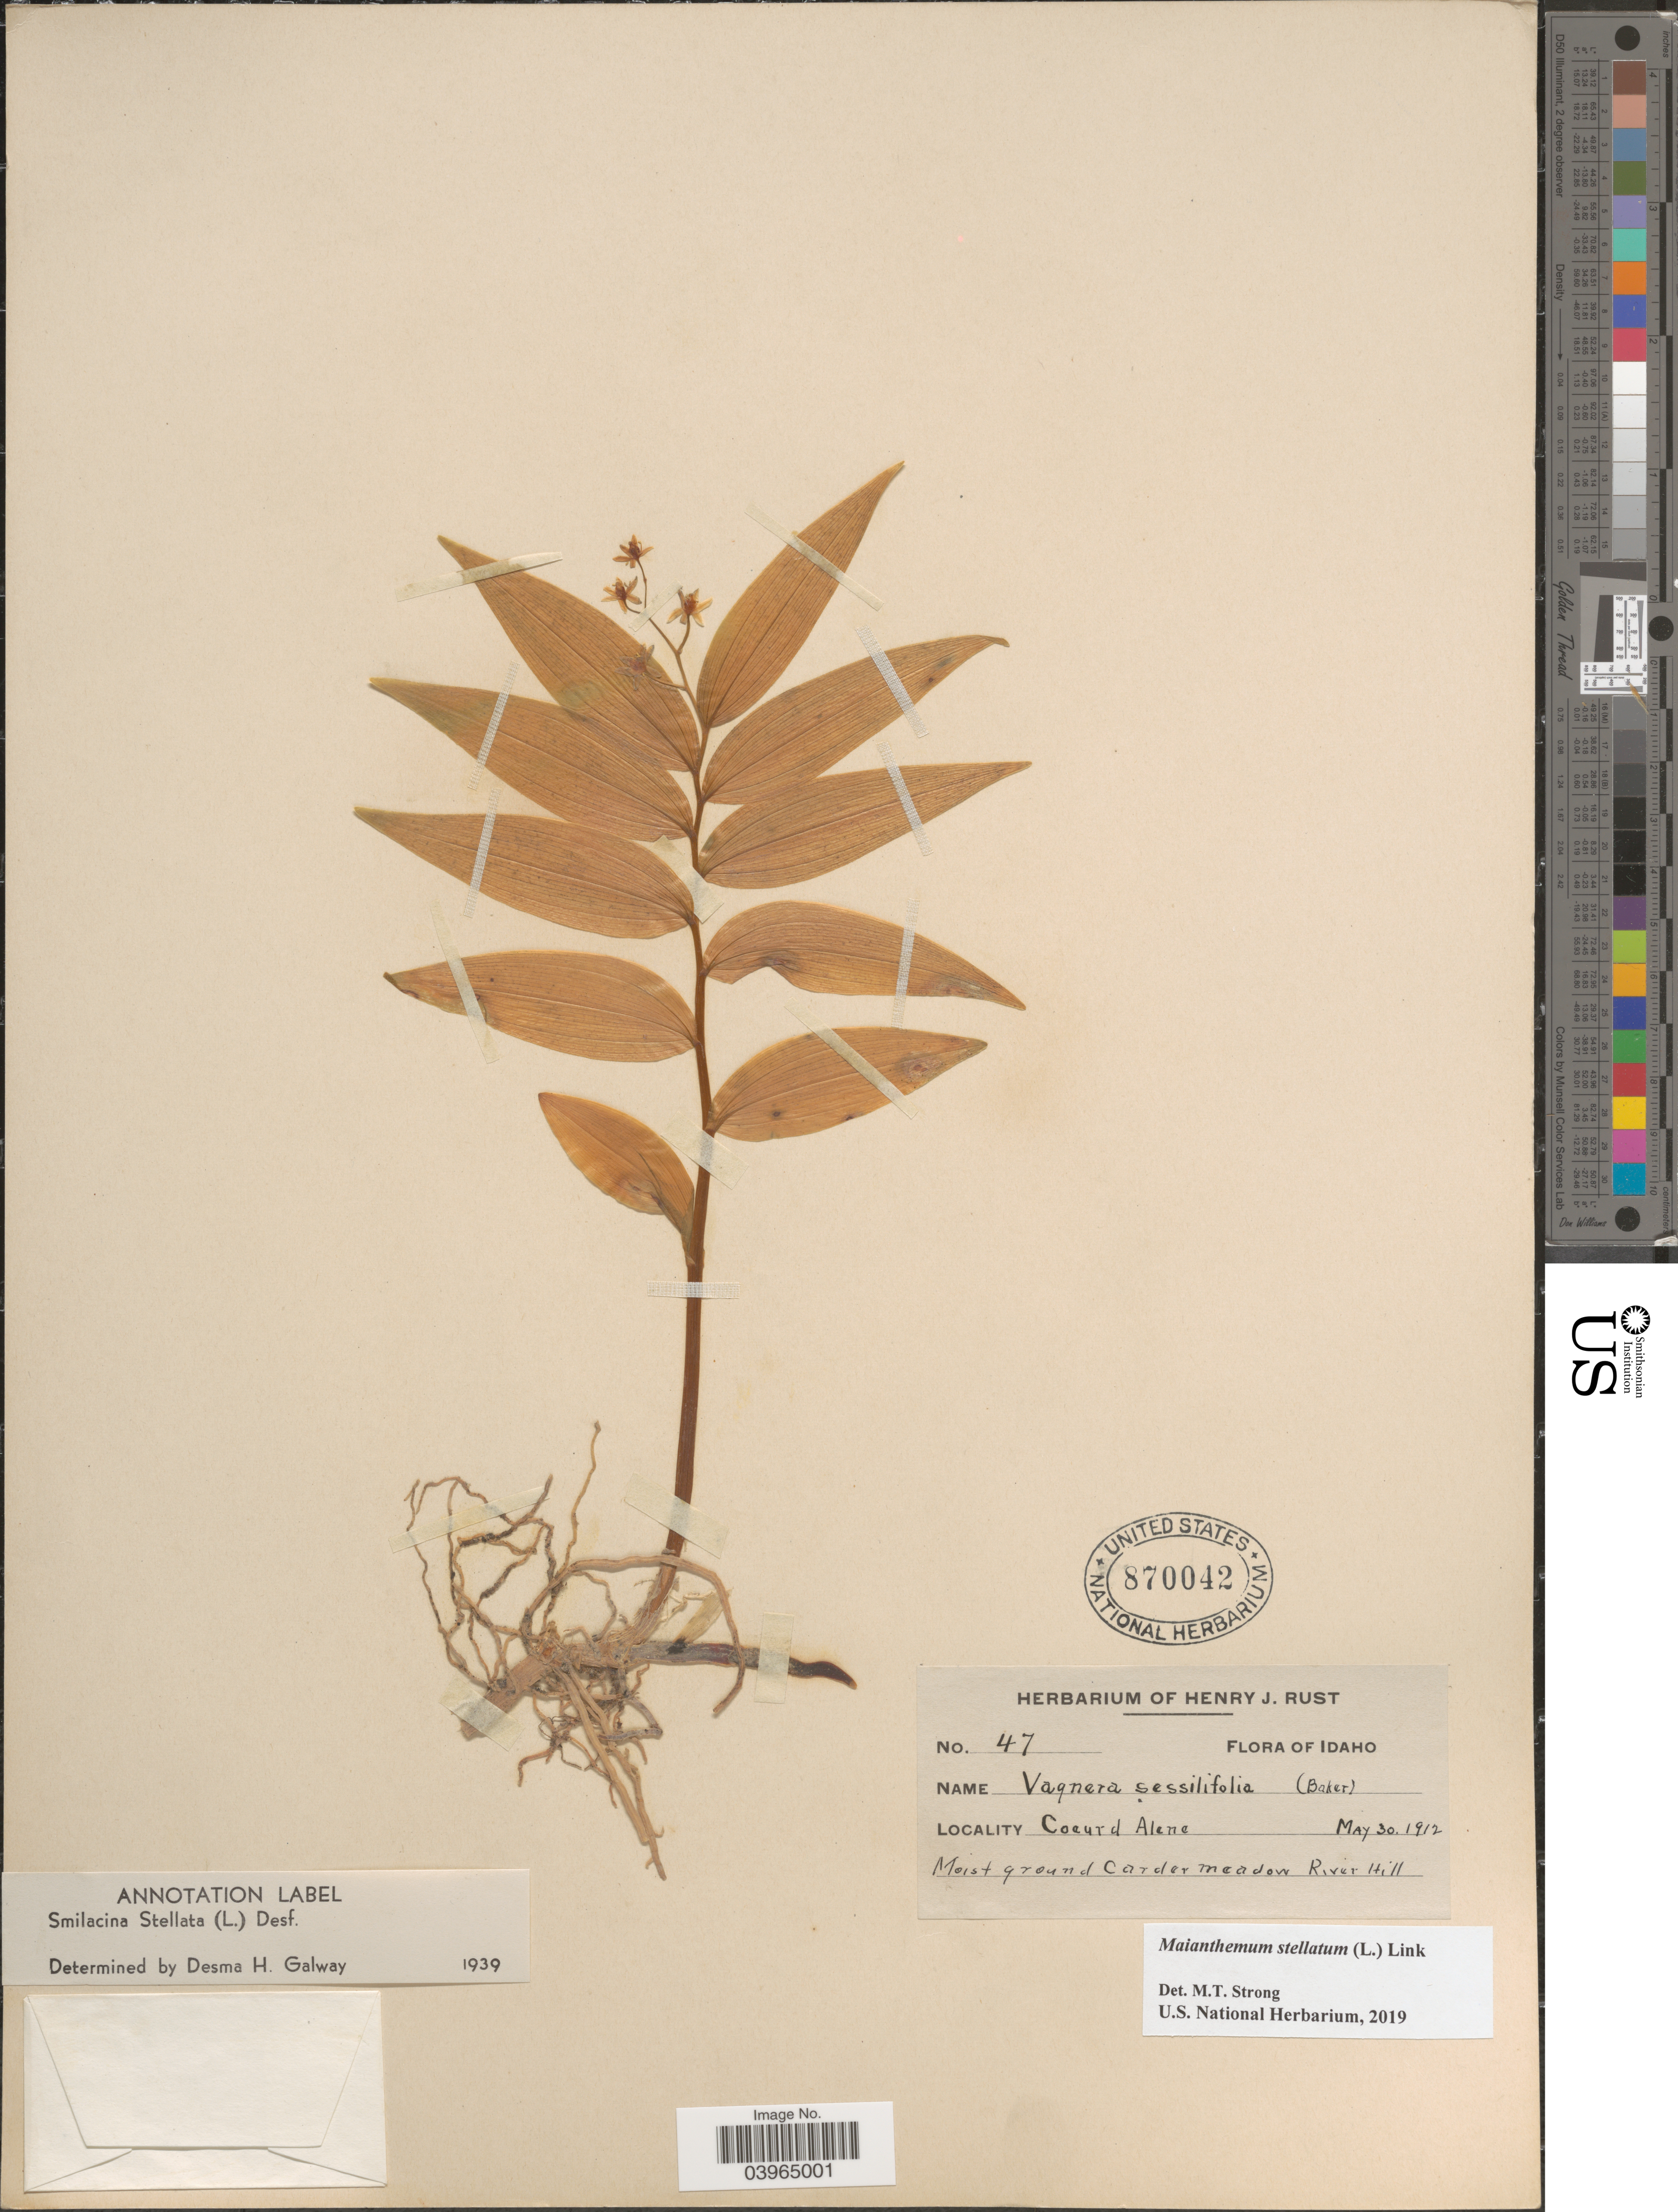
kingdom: Plantae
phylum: Tracheophyta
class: Liliopsida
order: Asparagales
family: Asparagaceae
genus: Maianthemum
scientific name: Maianthemum stellatum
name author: (L.) Link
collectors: ex herb. Henry J. Rust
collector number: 47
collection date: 1912-05-30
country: United States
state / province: Idaho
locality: Coeur d'Alene. Moist ground Carder Meadow River Hill.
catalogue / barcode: US 870042